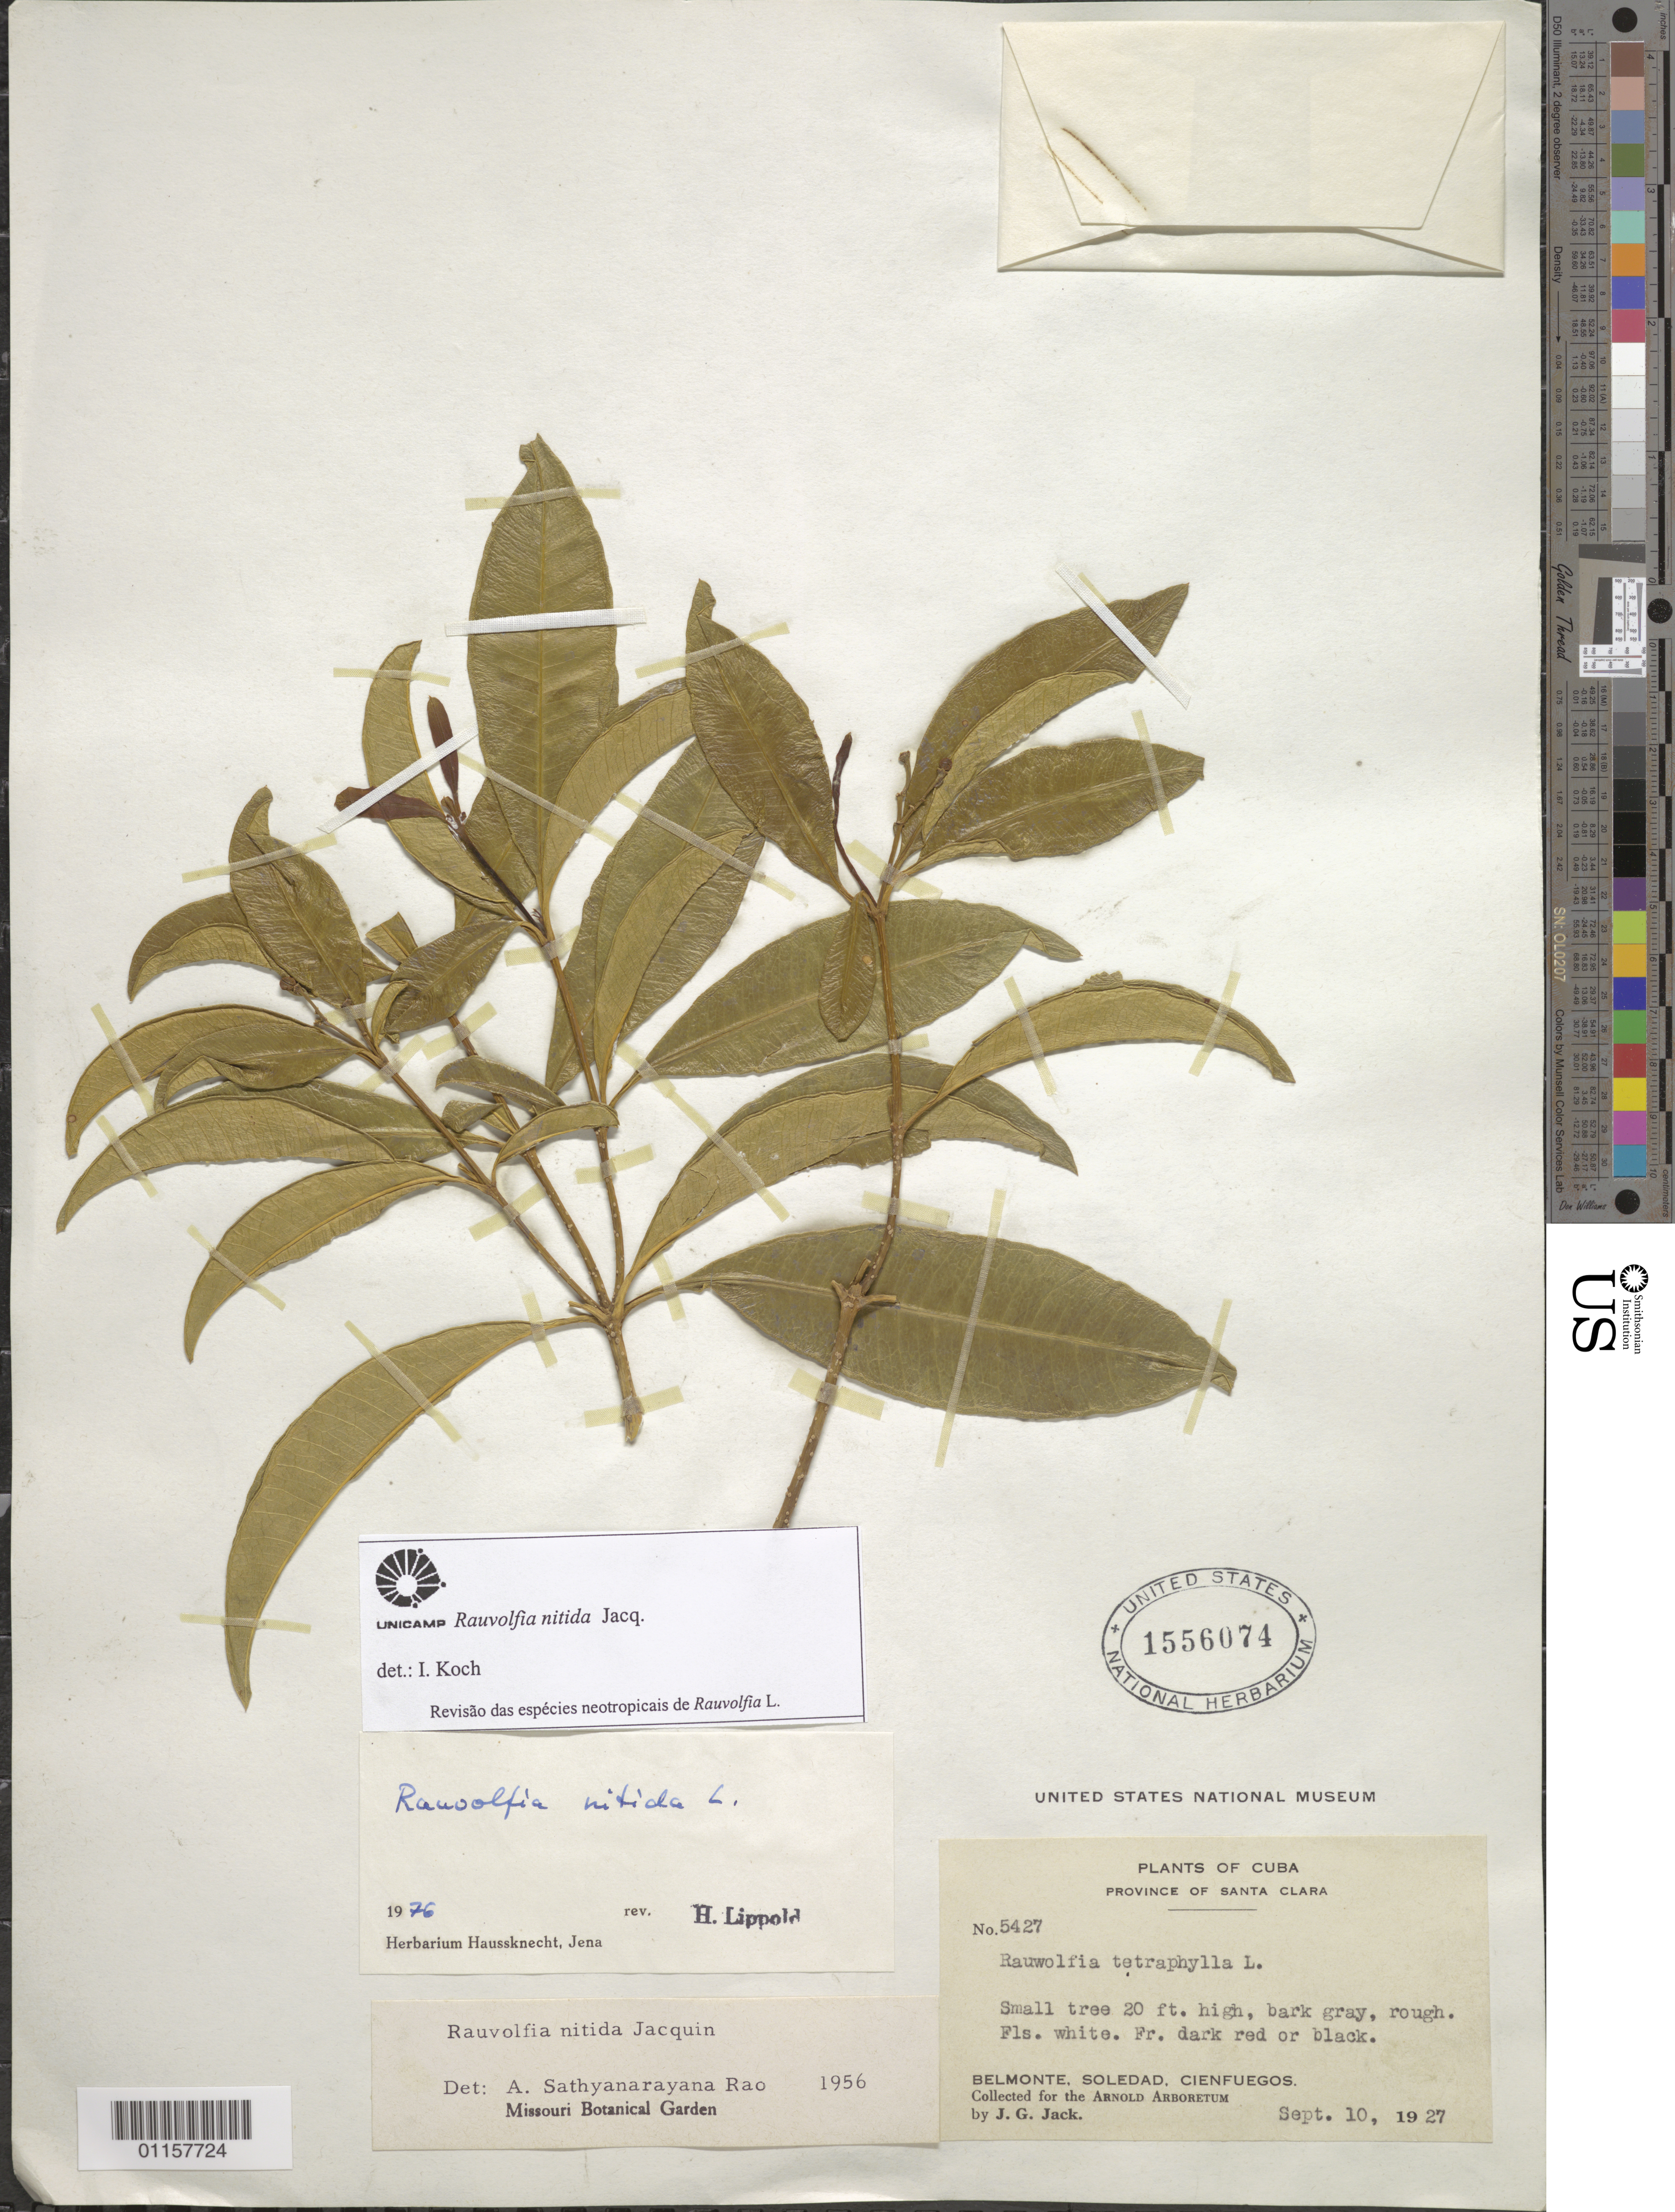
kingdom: Plantae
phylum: Tracheophyta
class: Magnoliopsida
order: Gentianales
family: Apocynaceae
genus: Rauvolfia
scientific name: Rauvolfia nitida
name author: Jacq.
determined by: Koch, I.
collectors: J. G. Jack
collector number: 5427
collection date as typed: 10 Sep 1927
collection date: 1927-09-10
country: Cuba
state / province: Santa Clara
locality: Belmonte, Soledad, Cienfuegos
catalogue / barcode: US 1556074